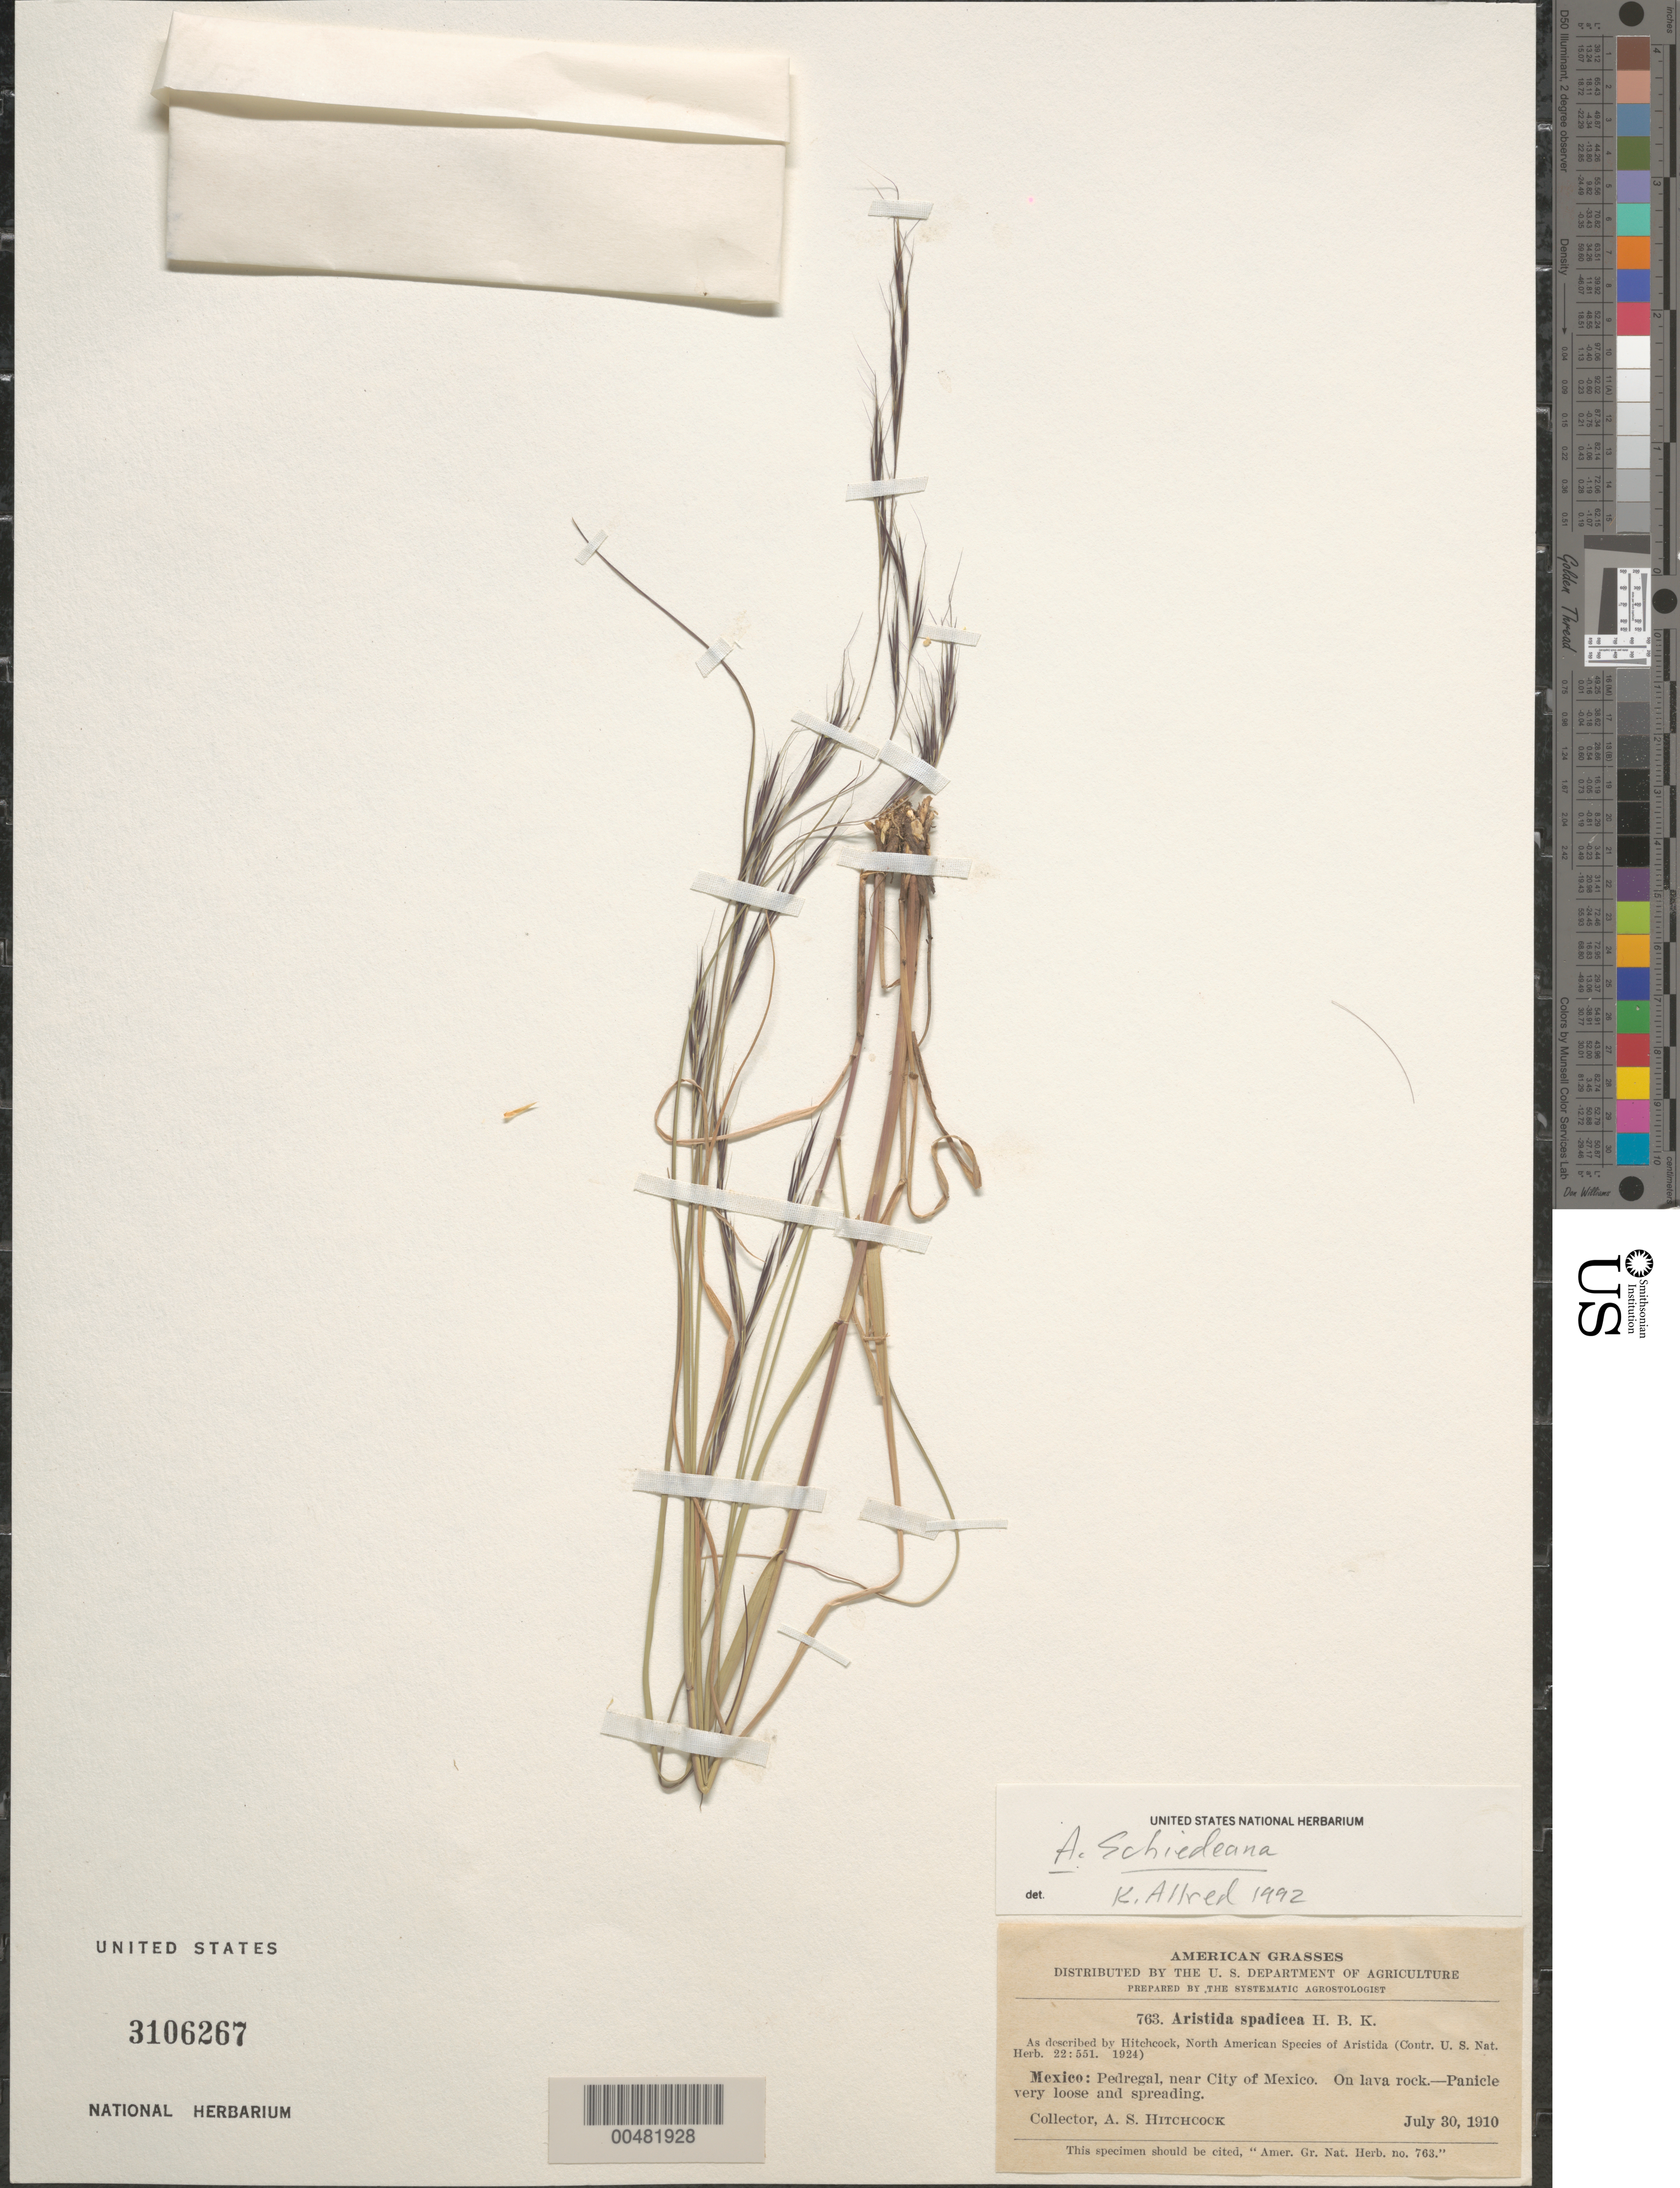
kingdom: Plantae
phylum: Tracheophyta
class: Liliopsida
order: Poales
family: Poaceae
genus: Aristida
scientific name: Aristida schiedeana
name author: Trin. & Rupr.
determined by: Allred, K.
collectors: A. S. Hitchcock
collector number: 763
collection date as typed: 30 Jul 1910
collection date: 1910-07-30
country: Mexico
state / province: México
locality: Pedregal, near City of Mexico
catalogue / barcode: US 3106267